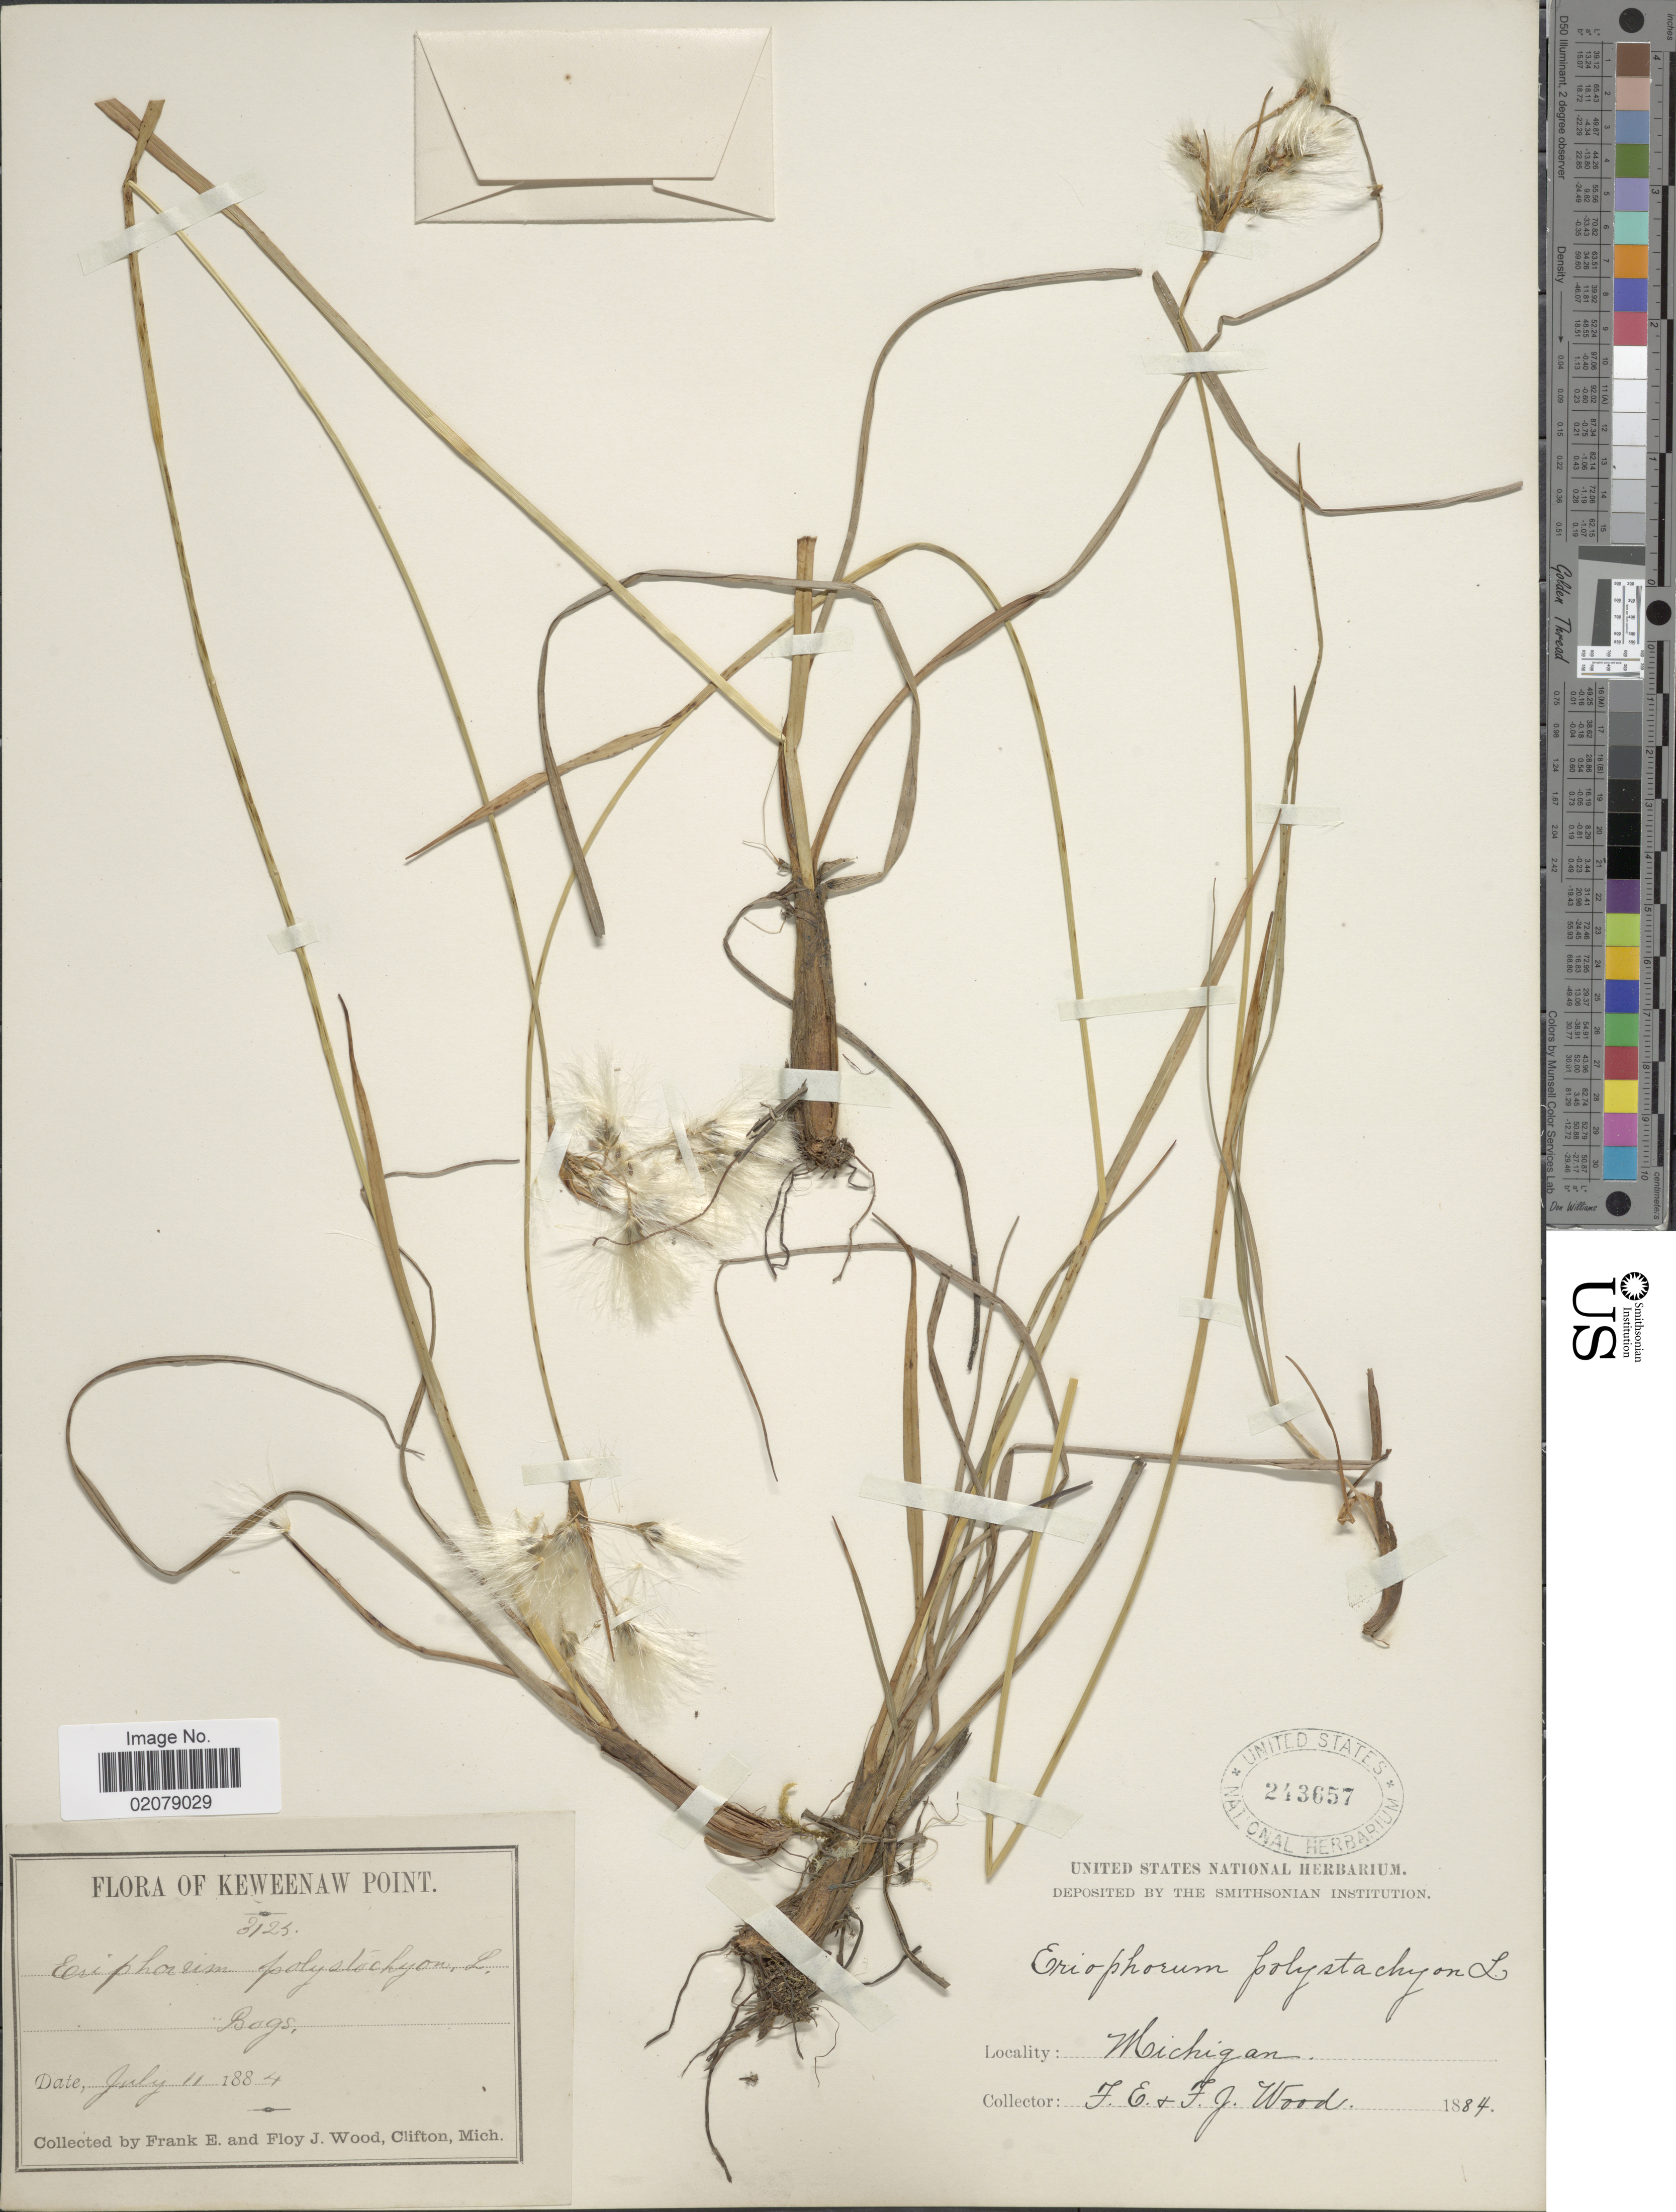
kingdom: Plantae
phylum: Tracheophyta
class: Liliopsida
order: Poales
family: Cyperaceae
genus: Eriophorum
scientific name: Eriophorum viridicarinatum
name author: (Englem.) Fernald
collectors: F. Wood & F. Wood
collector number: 3123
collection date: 1884-07-11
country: United States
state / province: Michigan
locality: Keweenaw Point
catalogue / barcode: US 243657